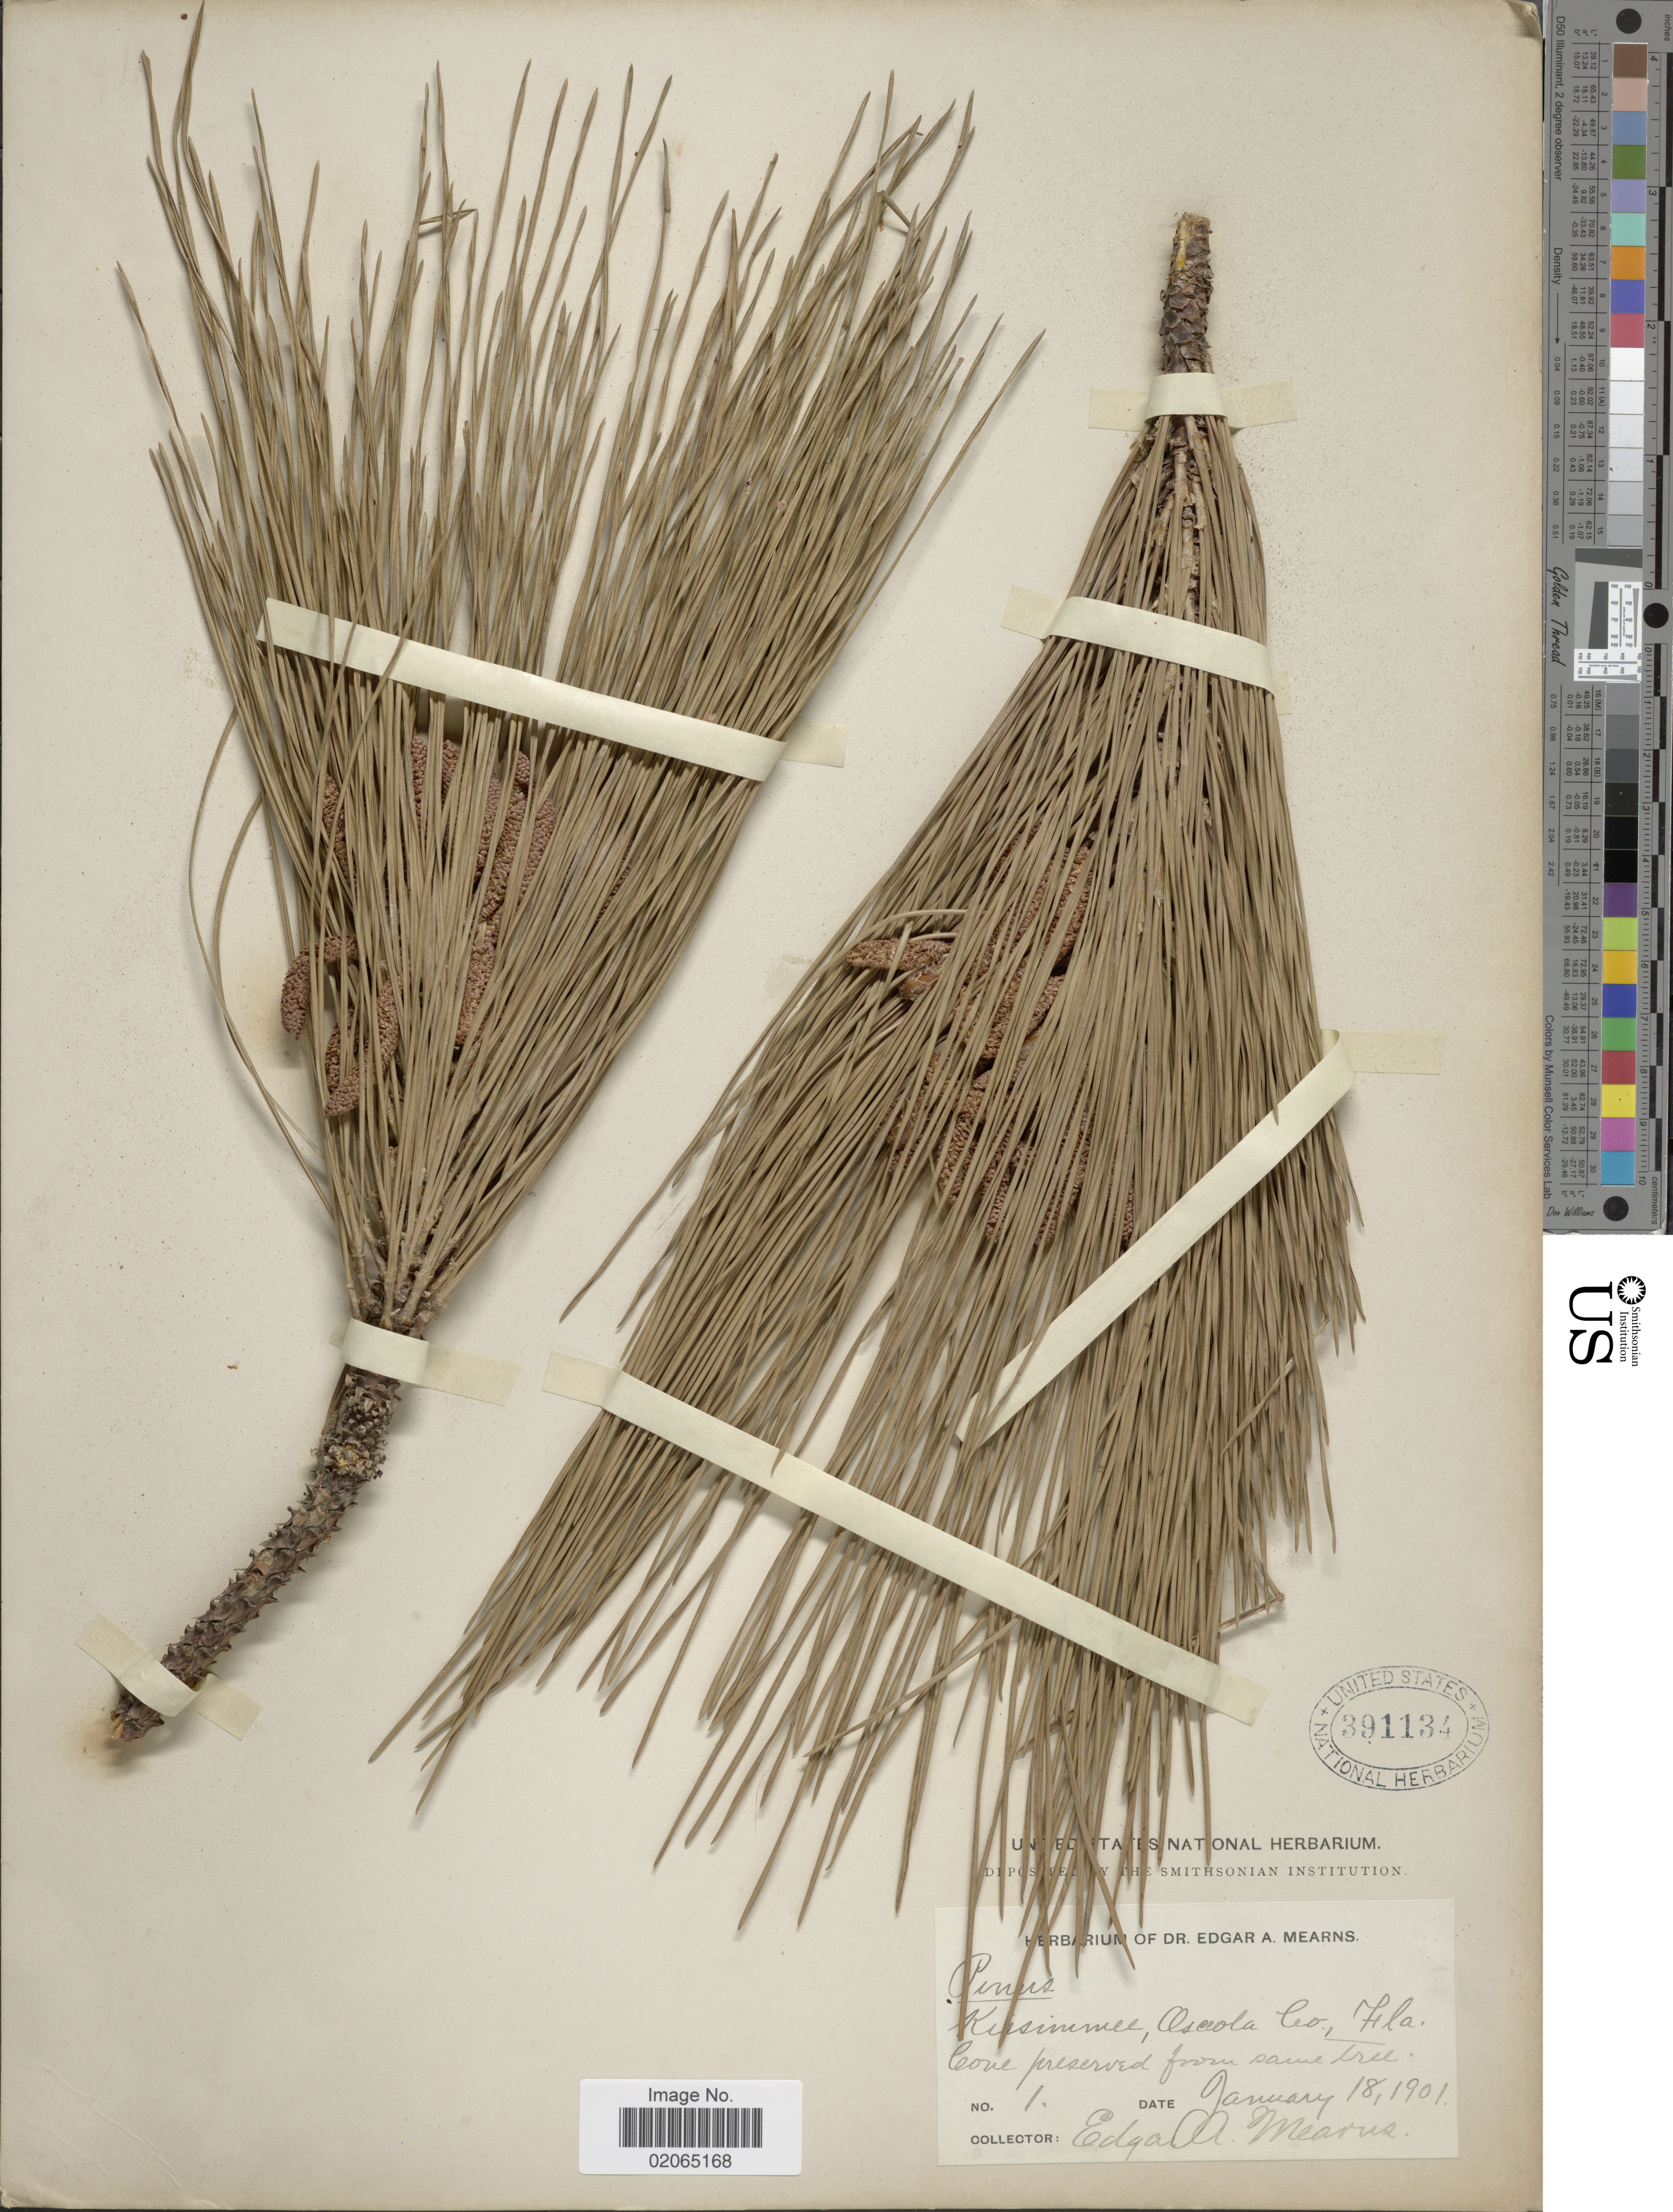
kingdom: Plantae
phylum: Tracheophyta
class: Pinopsida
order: Pinales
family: Pinaceae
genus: Pinus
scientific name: Pinus sp.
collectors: E. A. Mearns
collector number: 1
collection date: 1901-01-18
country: United States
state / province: Florida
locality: Kissimmee, Ascola Co.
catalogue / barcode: US 391134